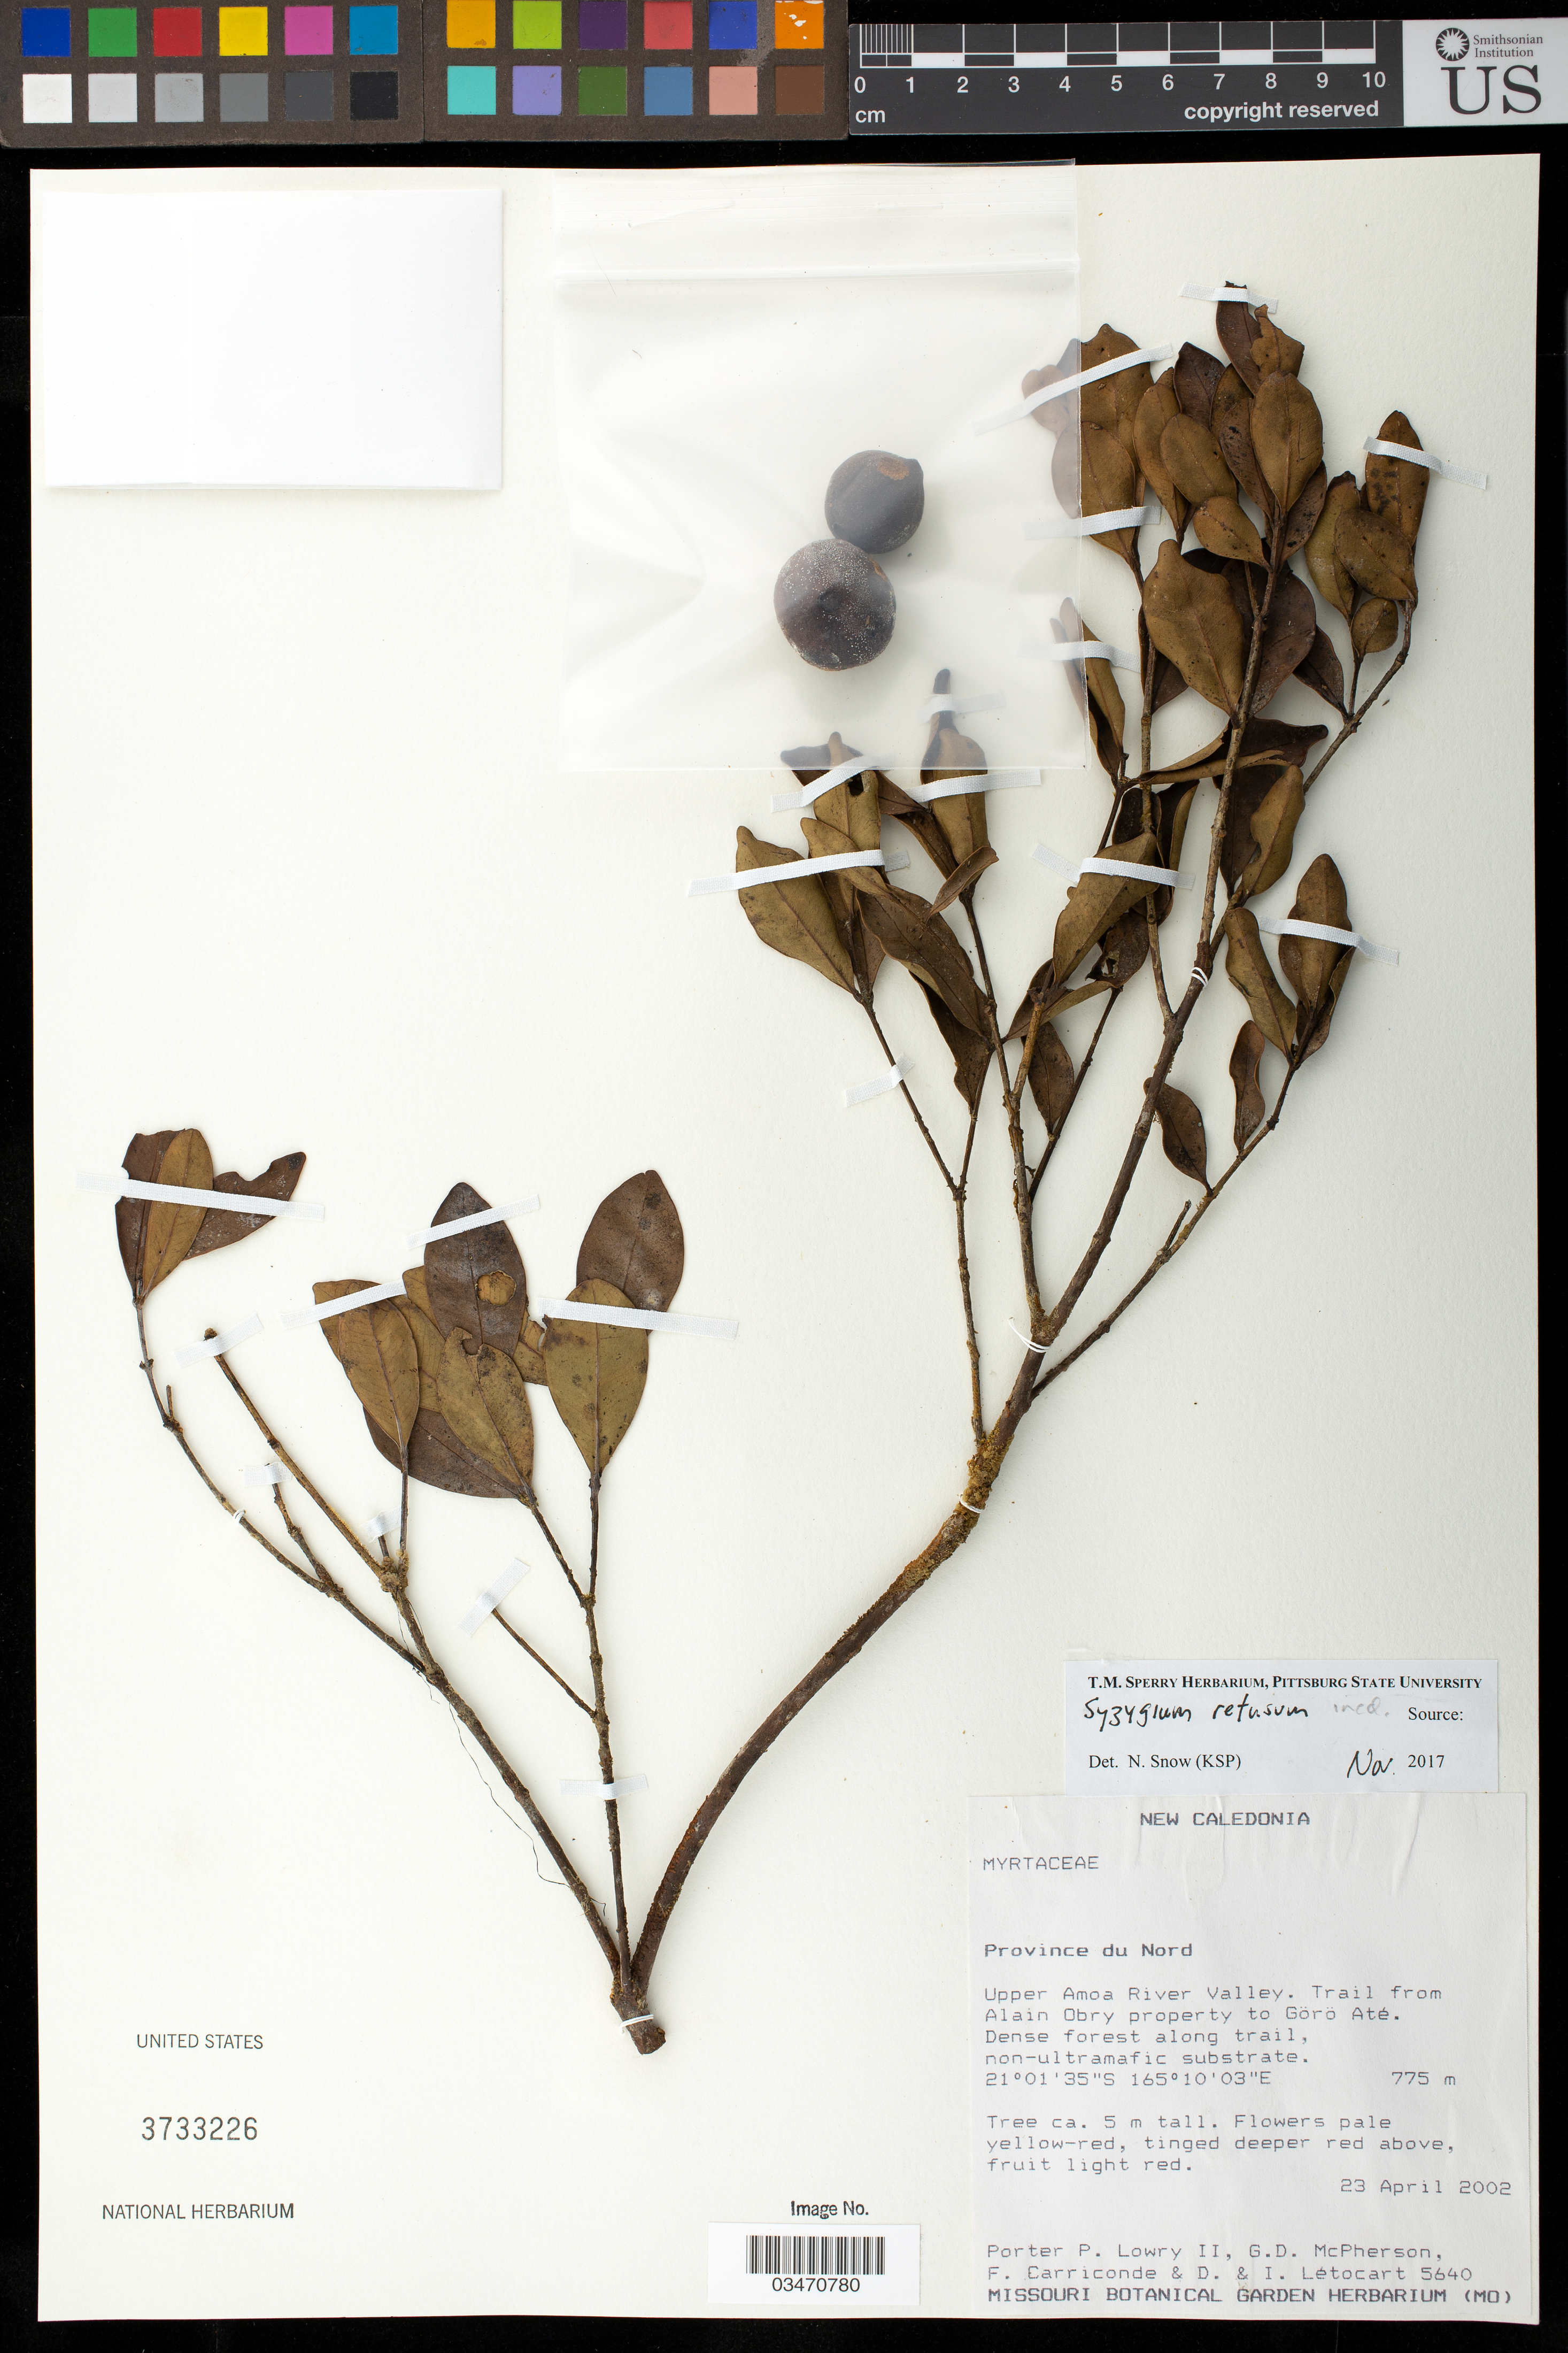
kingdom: Plantae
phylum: Tracheophyta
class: Magnoliopsida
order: Myrtales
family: Myrtaceae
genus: Syzygium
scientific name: Syzygium retusum N. Snow, ined.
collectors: P. P. Lowry, G. D. McPherson, F. Carriconde, D. Letocart & I. Letocart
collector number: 5640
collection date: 2002-04-23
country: New Caledonia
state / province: Nord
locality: Upper Amoa River Valley. Trail from Alain Obry property to Görö Até.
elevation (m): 775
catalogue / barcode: US 3733226